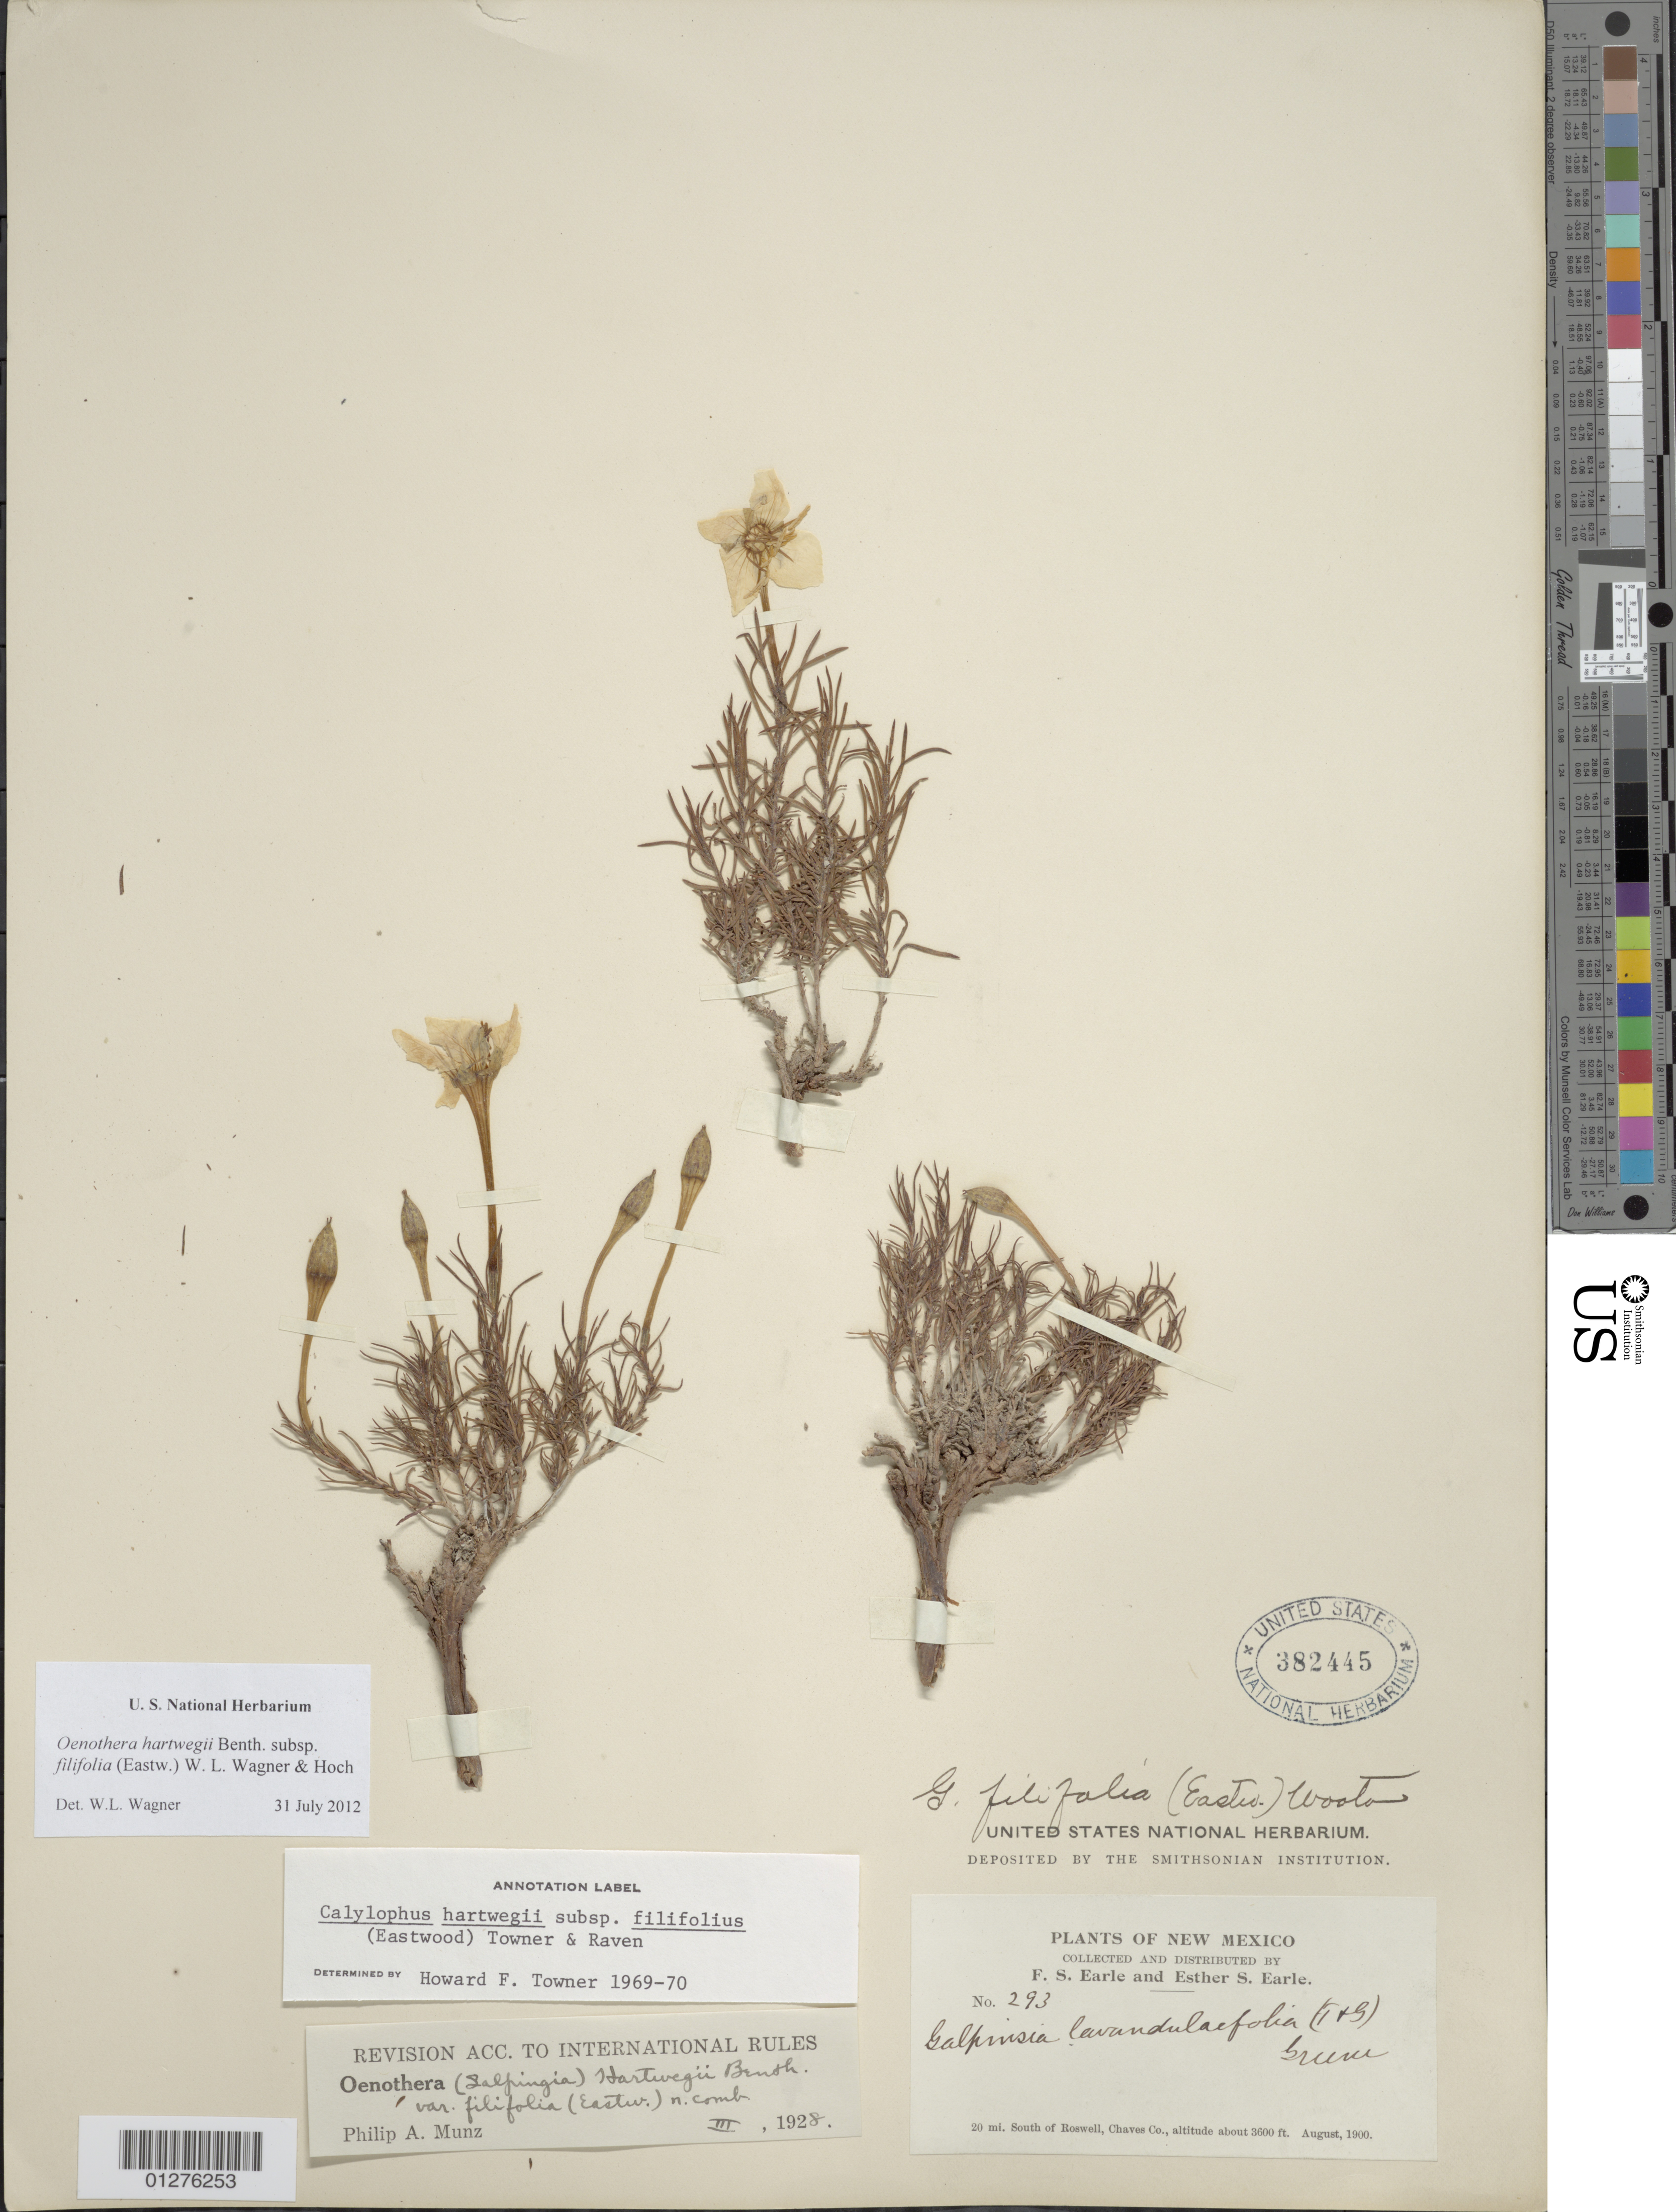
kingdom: Plantae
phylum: Tracheophyta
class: Magnoliopsida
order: Myrtales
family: Onagraceae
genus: Oenothera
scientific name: Oenothera hartwegii subsp. filifolia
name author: (Eastw.) W.L. Wagner & Hoch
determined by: Wagner, W. L., (BOT), Smithsonian Institution - National Museum of Natural History (UNITED STATES)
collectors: F. S. Earle & E. S. Earle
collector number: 293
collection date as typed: Aug 1900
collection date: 1900-08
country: United States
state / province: New Mexico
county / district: Chaves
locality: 20 mi. South of Roswell.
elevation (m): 1097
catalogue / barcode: US 382445